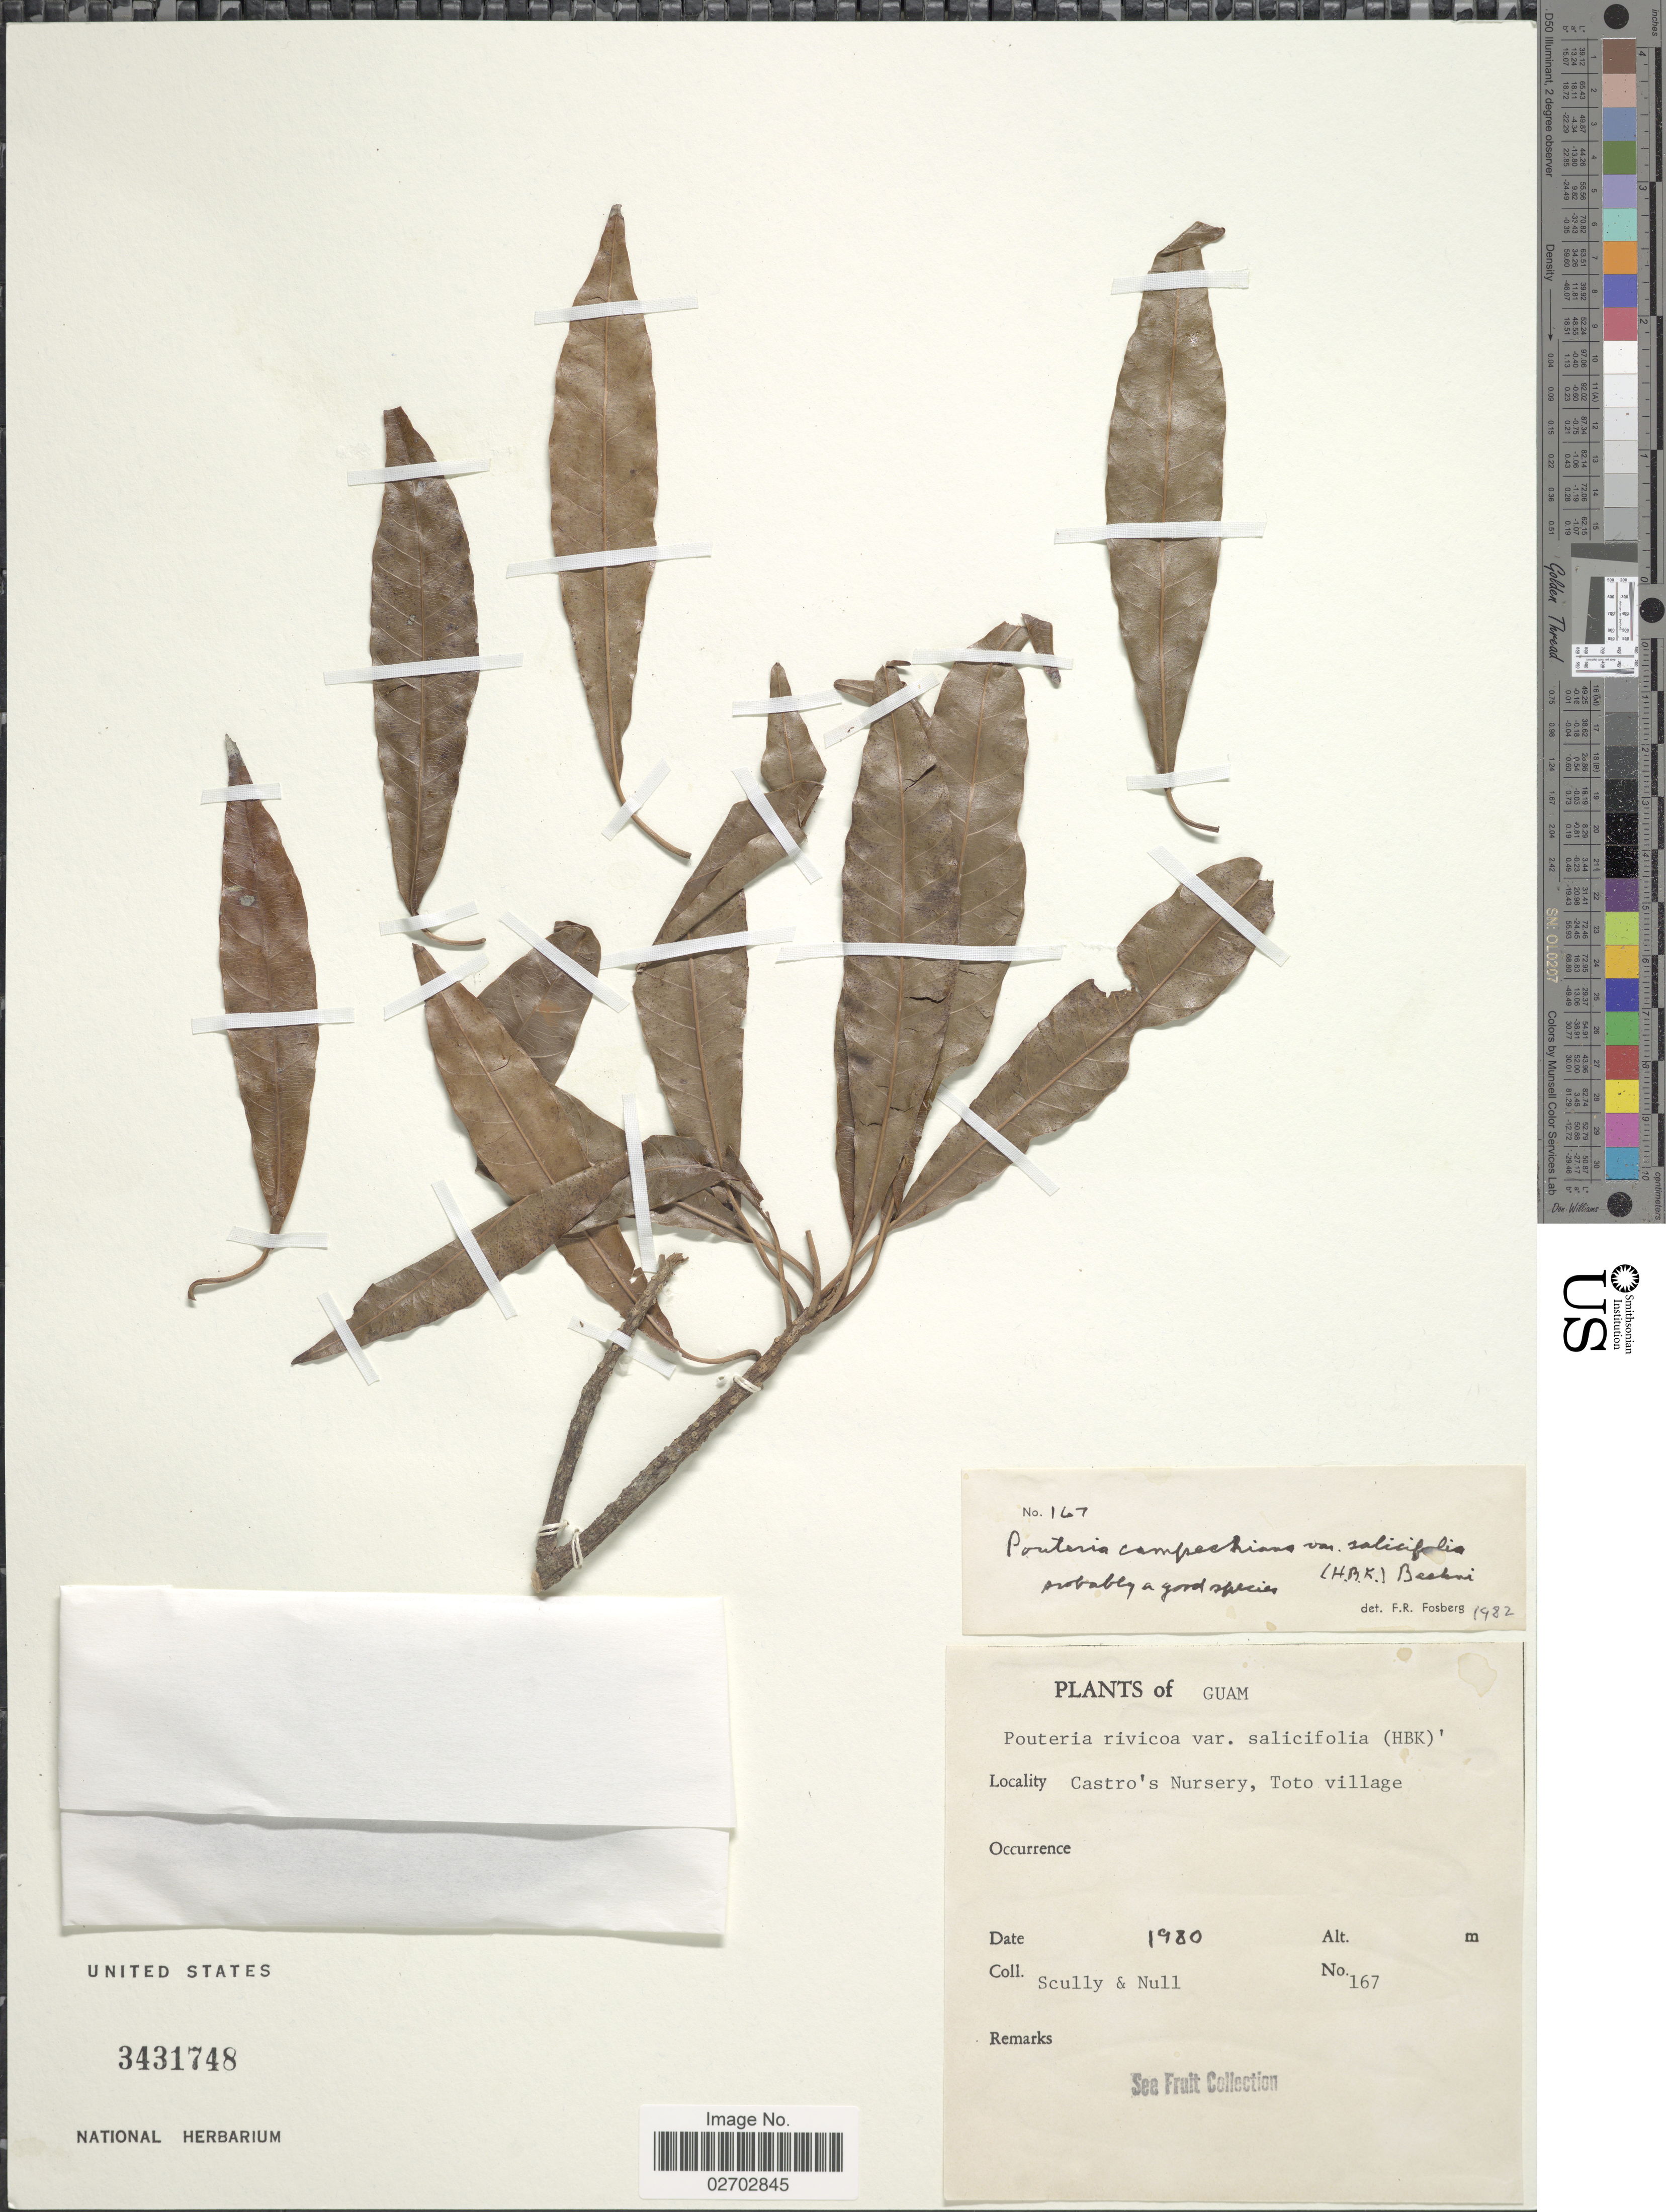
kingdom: Plantae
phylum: Tracheophyta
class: Magnoliopsida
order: Ericales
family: Sapotaceae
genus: Pouteria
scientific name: Pouteria rivicoa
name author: Ducke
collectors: B. Scully & B. Null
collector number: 167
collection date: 1980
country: Guam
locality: Castro's Nursery, Toto village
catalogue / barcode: US 3431748